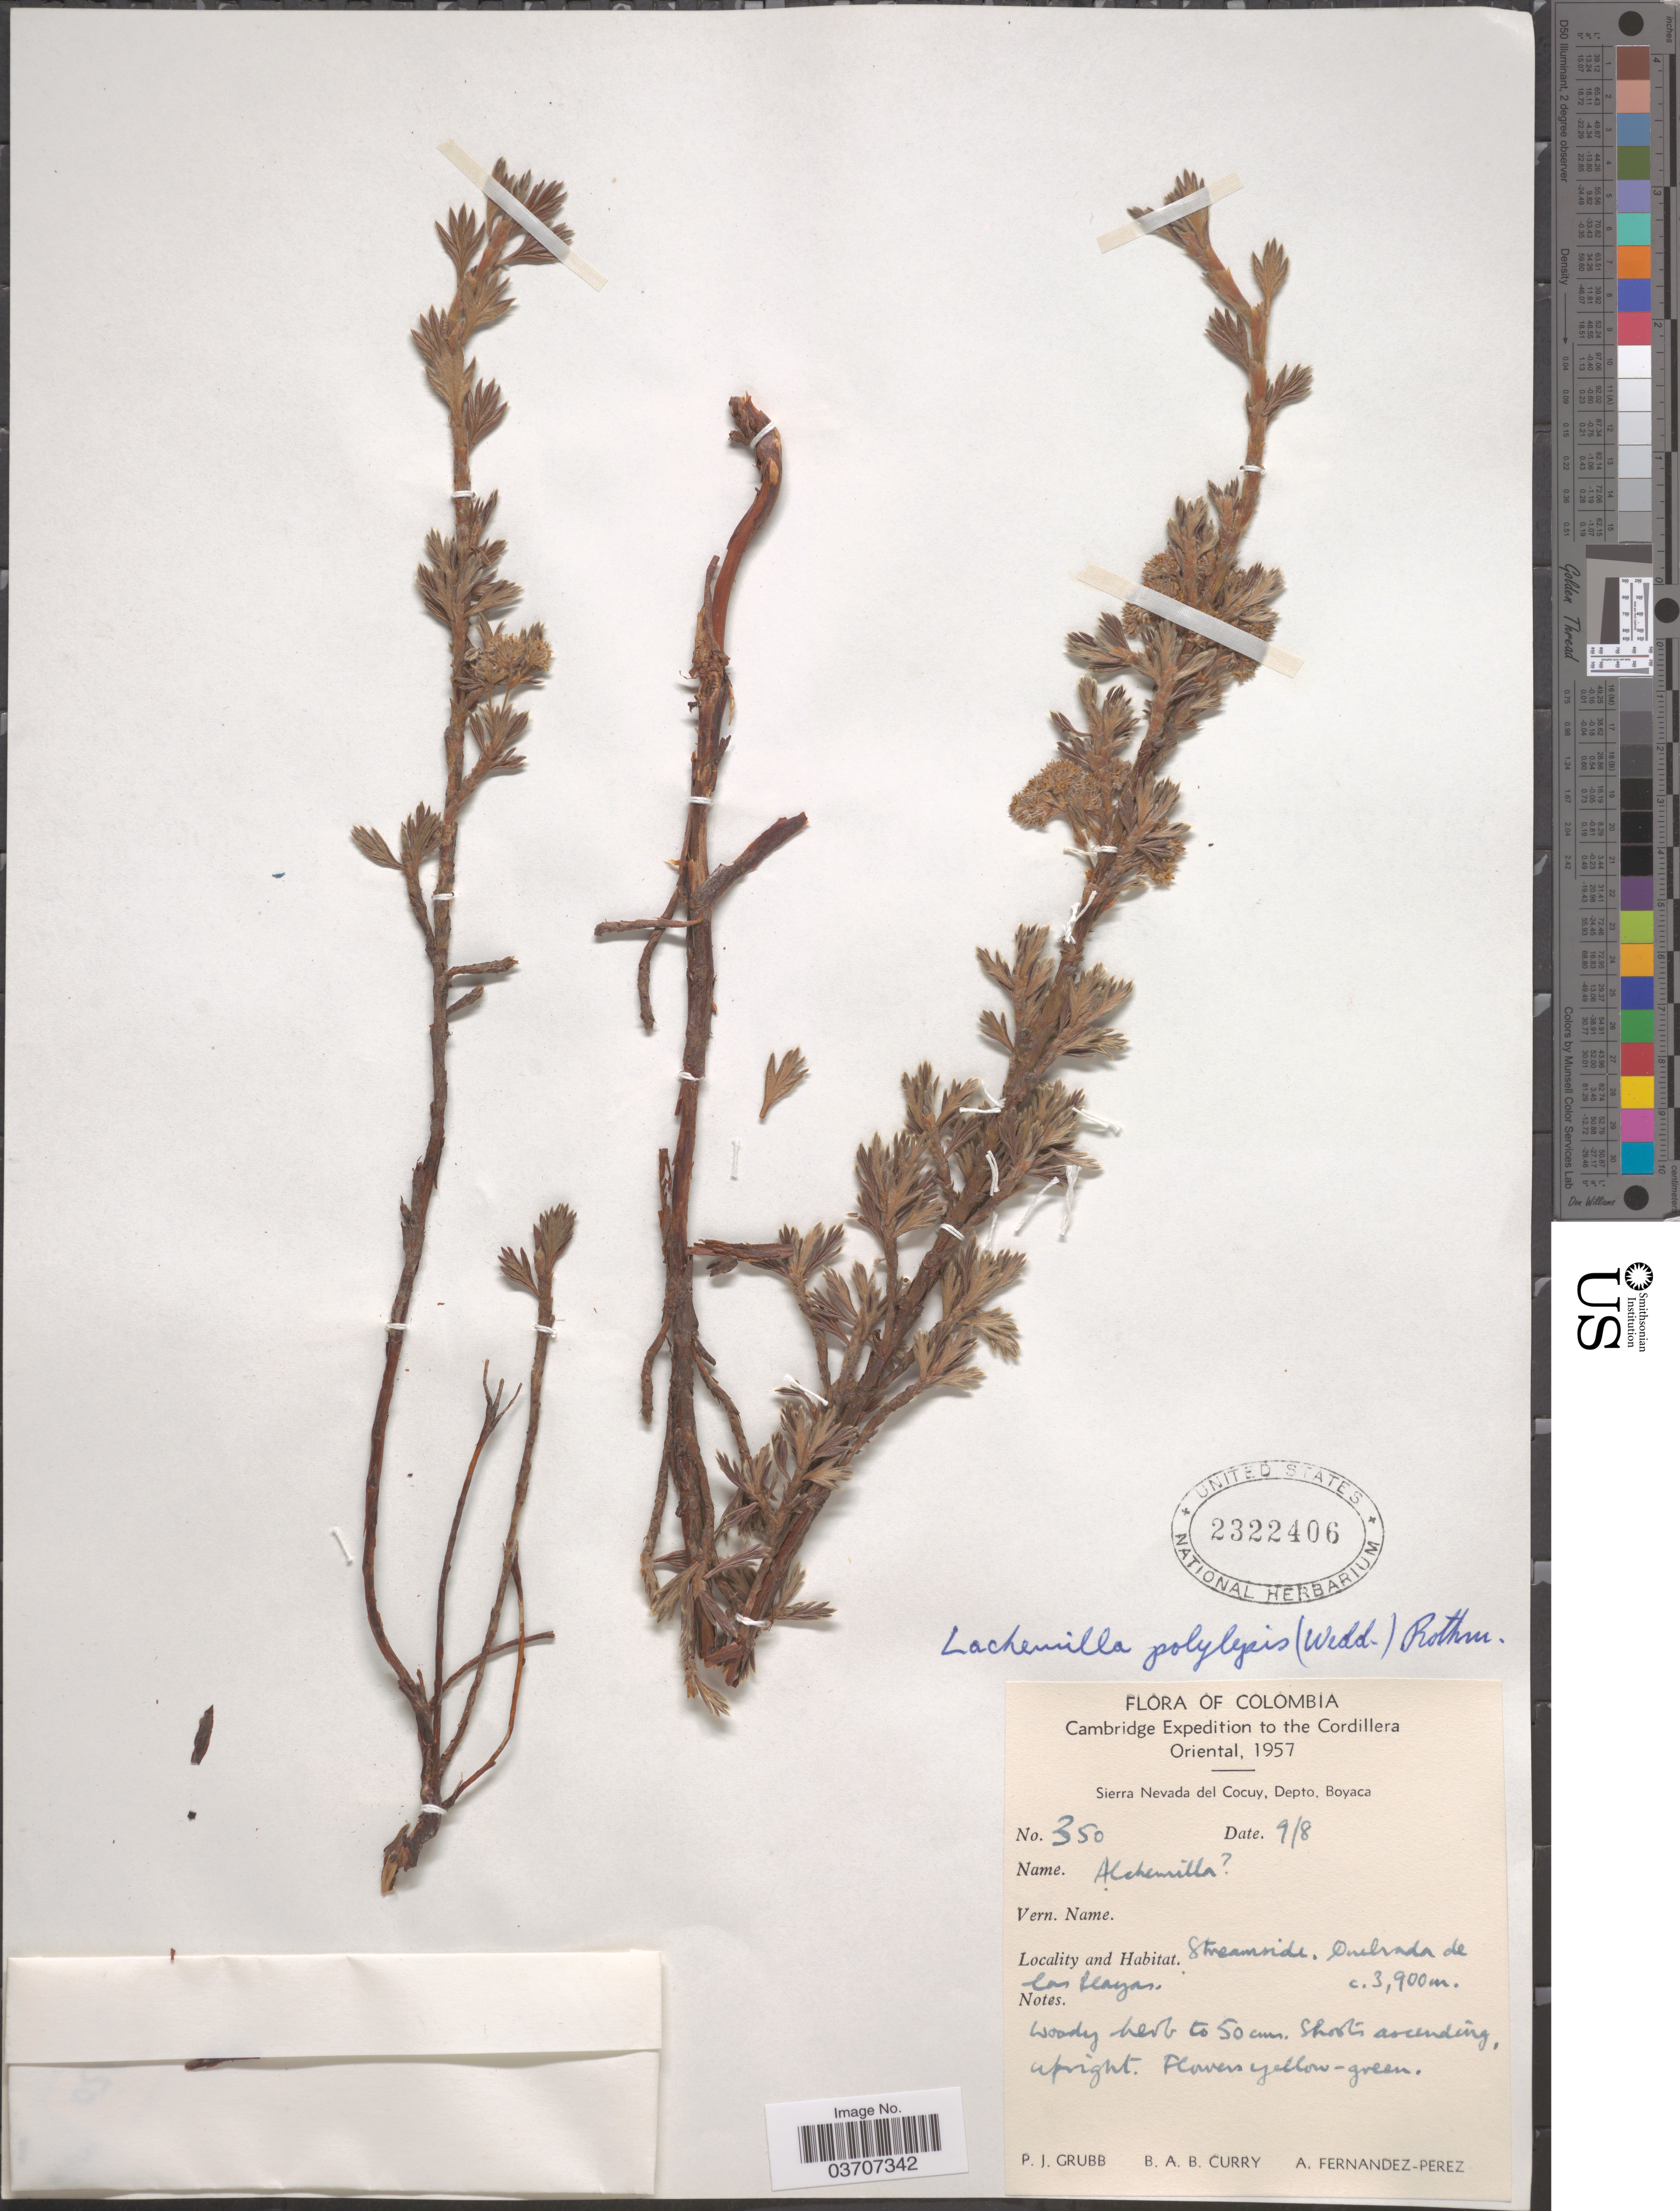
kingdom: Plantae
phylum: Tracheophyta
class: Magnoliopsida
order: Rosales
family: Rosaceae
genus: Lachemilla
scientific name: Lachemilla polylepis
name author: (Wedd.) Rothm.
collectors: P. J. Grubb, B. A. B. Curry & A. Fernández-Pérez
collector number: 350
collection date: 1957-08-09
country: Colombia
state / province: Boyacá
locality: Cordillera Oriental. Sierra Nevada del Cocuy, Depto. Boyaca. Streamside, Quebrada de las Playas.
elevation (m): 3900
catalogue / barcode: US 2322406